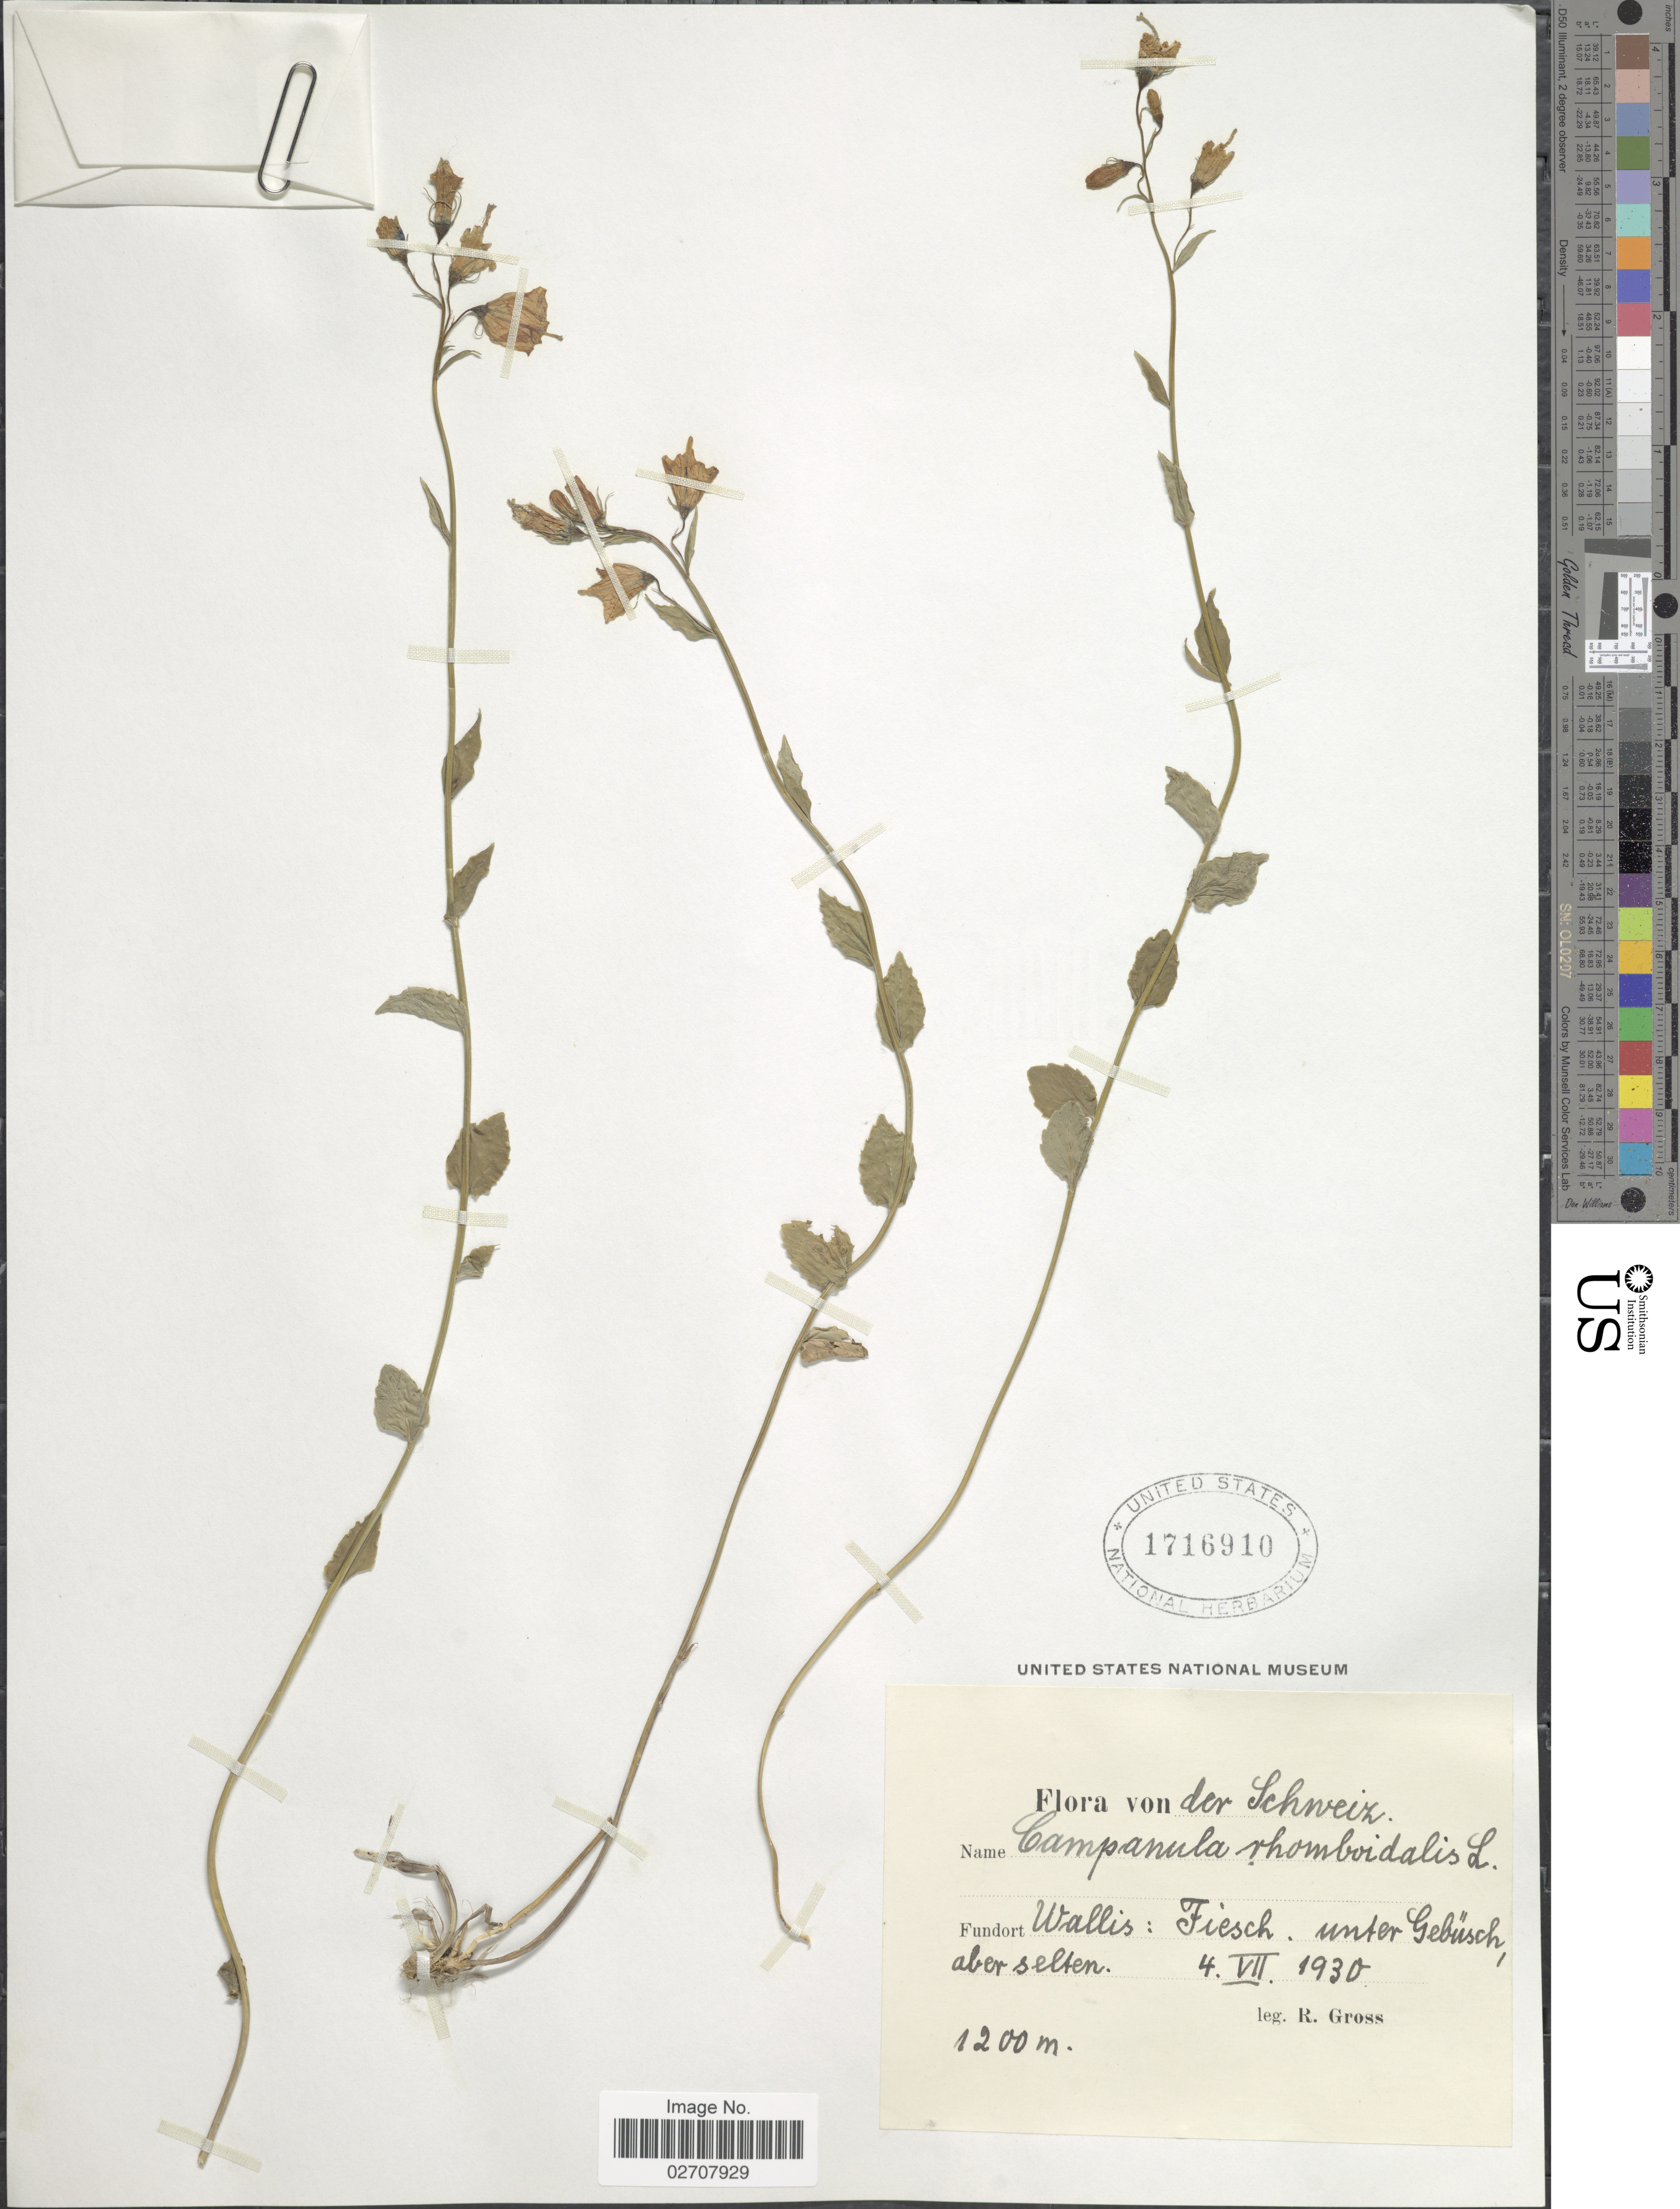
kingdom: Plantae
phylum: Tracheophyta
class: Magnoliopsida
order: Asterales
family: Campanulaceae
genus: Campanula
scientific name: Campanula rhomboidalis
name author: L.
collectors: R. Gross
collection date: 1930-07-04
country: Switzerland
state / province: Valais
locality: Von der Schweiz.Fundort Wallis: Fiesch. unter Gebusch, aberselten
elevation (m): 1200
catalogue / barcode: US 1716910